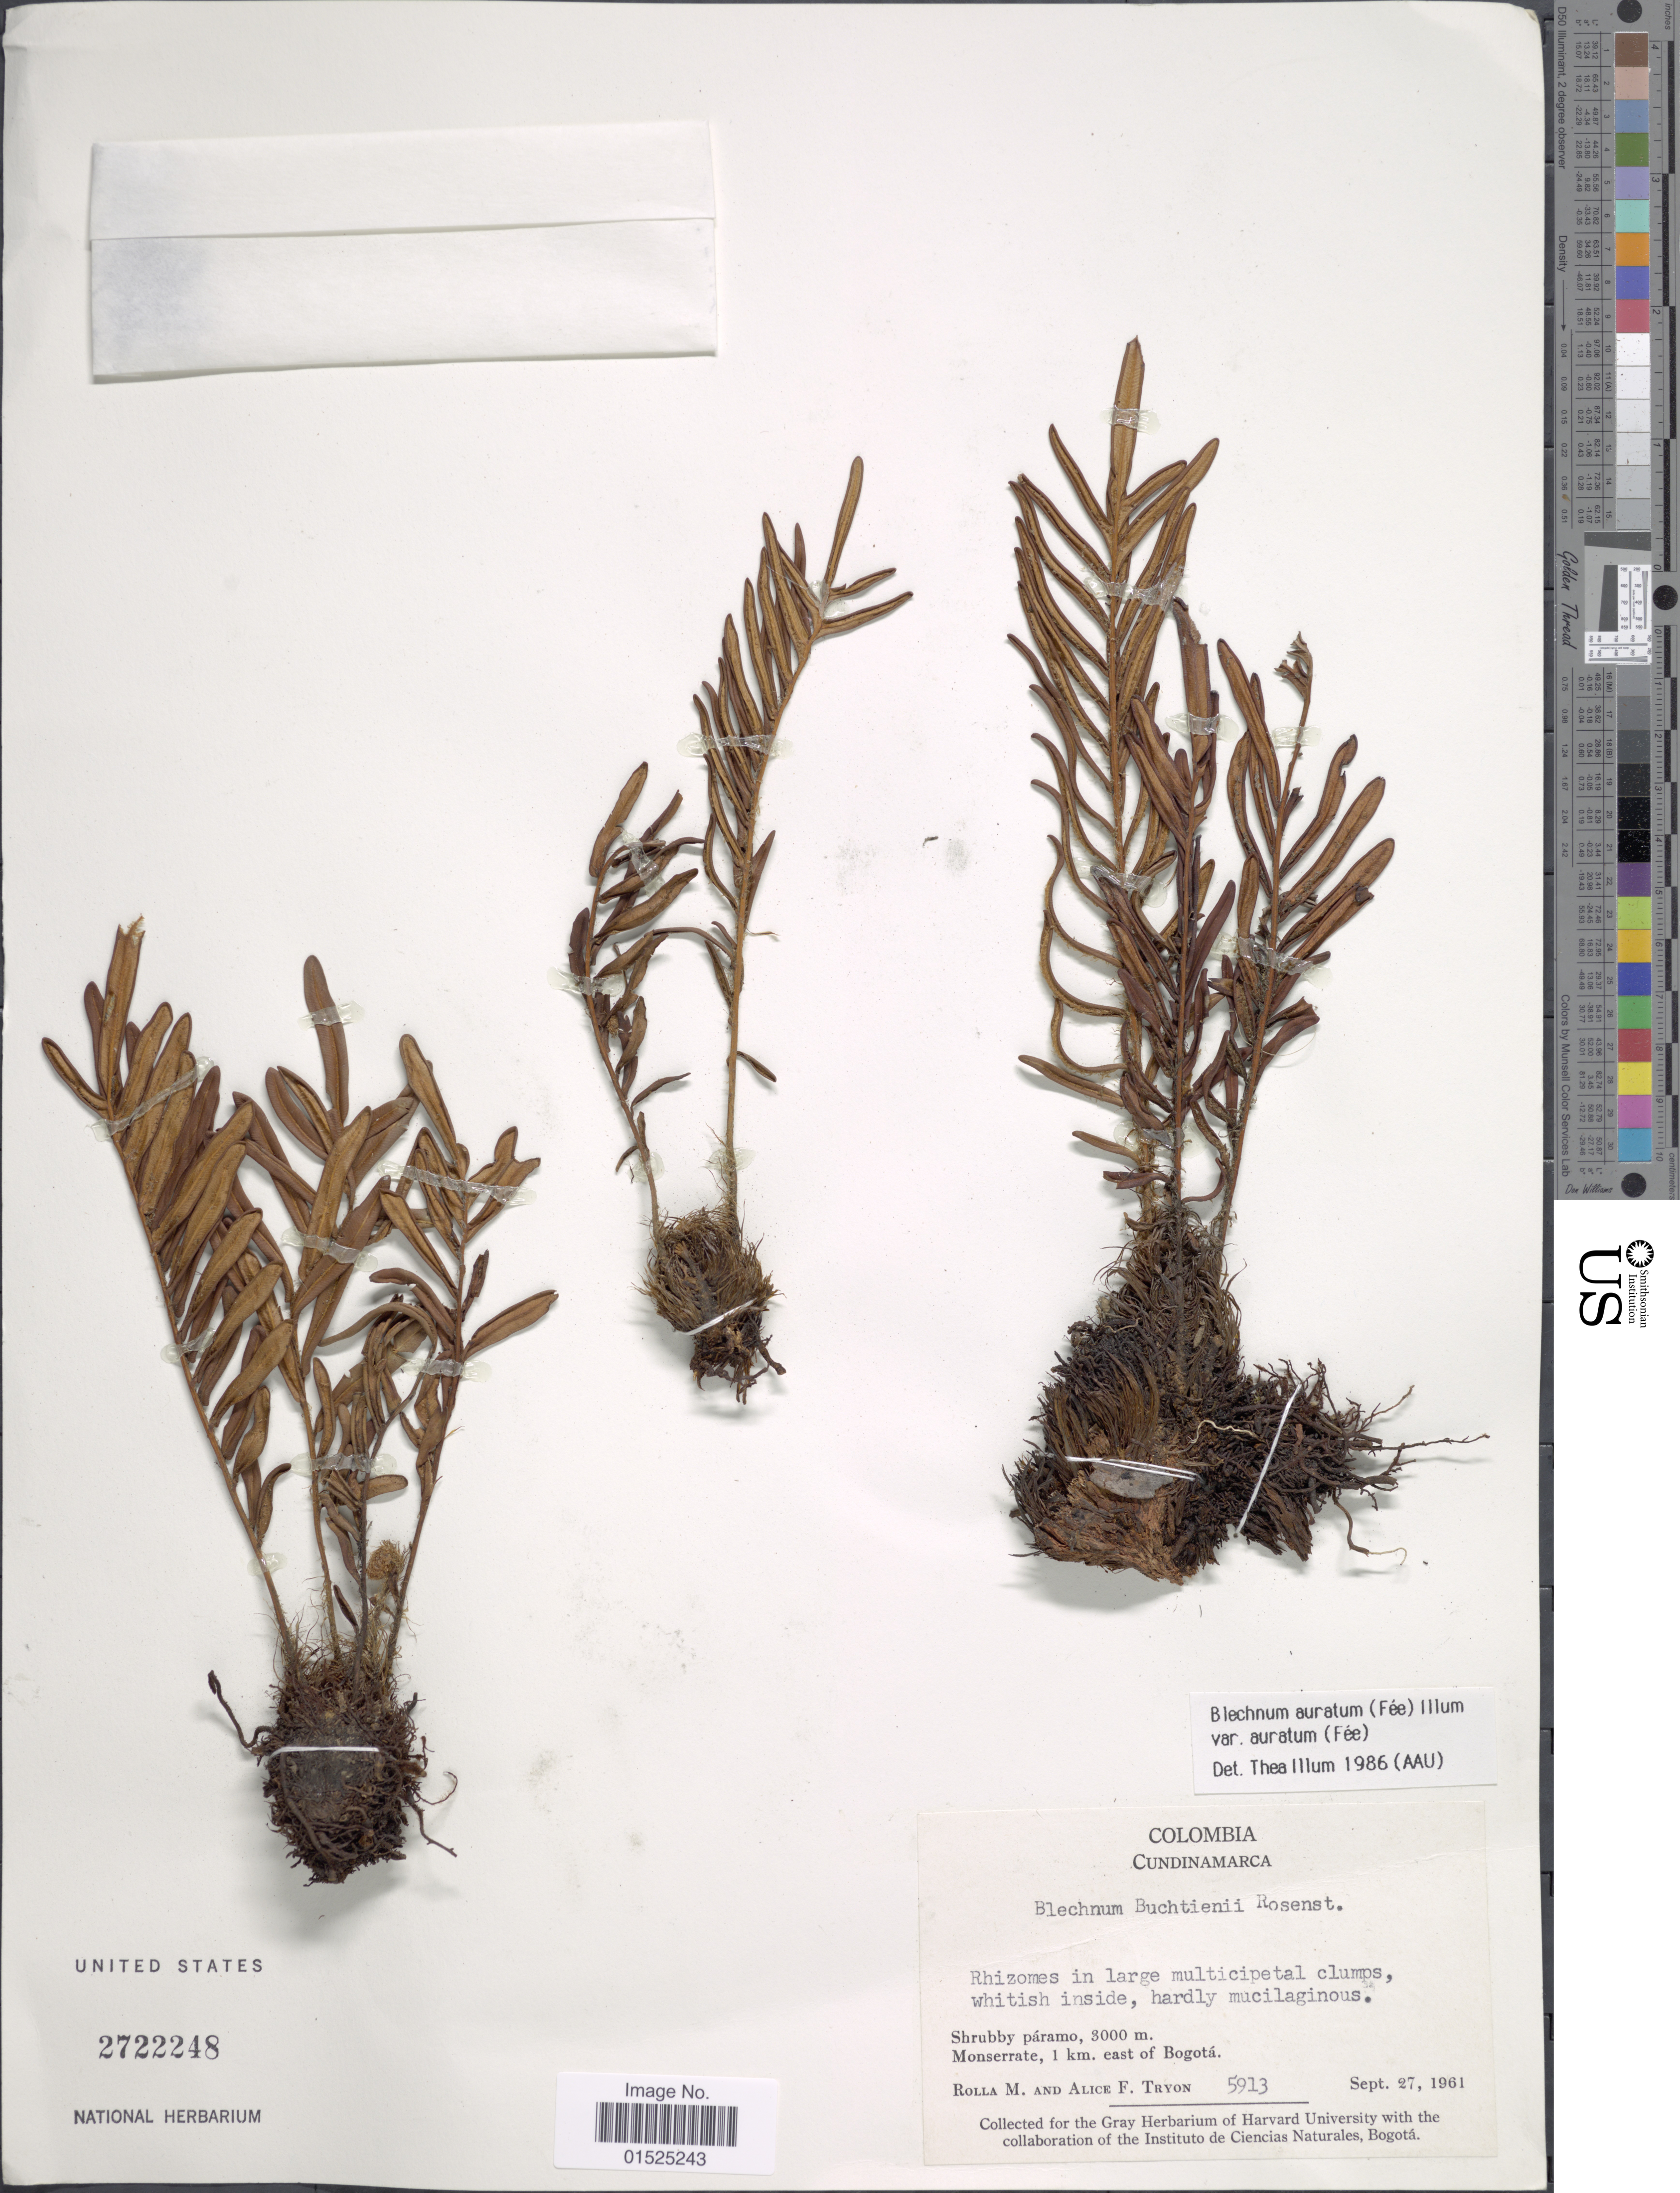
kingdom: Plantae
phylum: Tracheophyta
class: Polypodiopsida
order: Polypodiales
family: Blechnaceae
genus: Blechnum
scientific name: Blechnum auratum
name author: (Fée) R.M. Tryon & Stolze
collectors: M. Rolla & A. F. Tryon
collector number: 5913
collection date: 1961-09-27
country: Colombia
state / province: Cundinamarca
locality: Shrubby paramo, Monserrate, 1 km. east of Bogota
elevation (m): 3000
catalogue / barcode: US 2722248